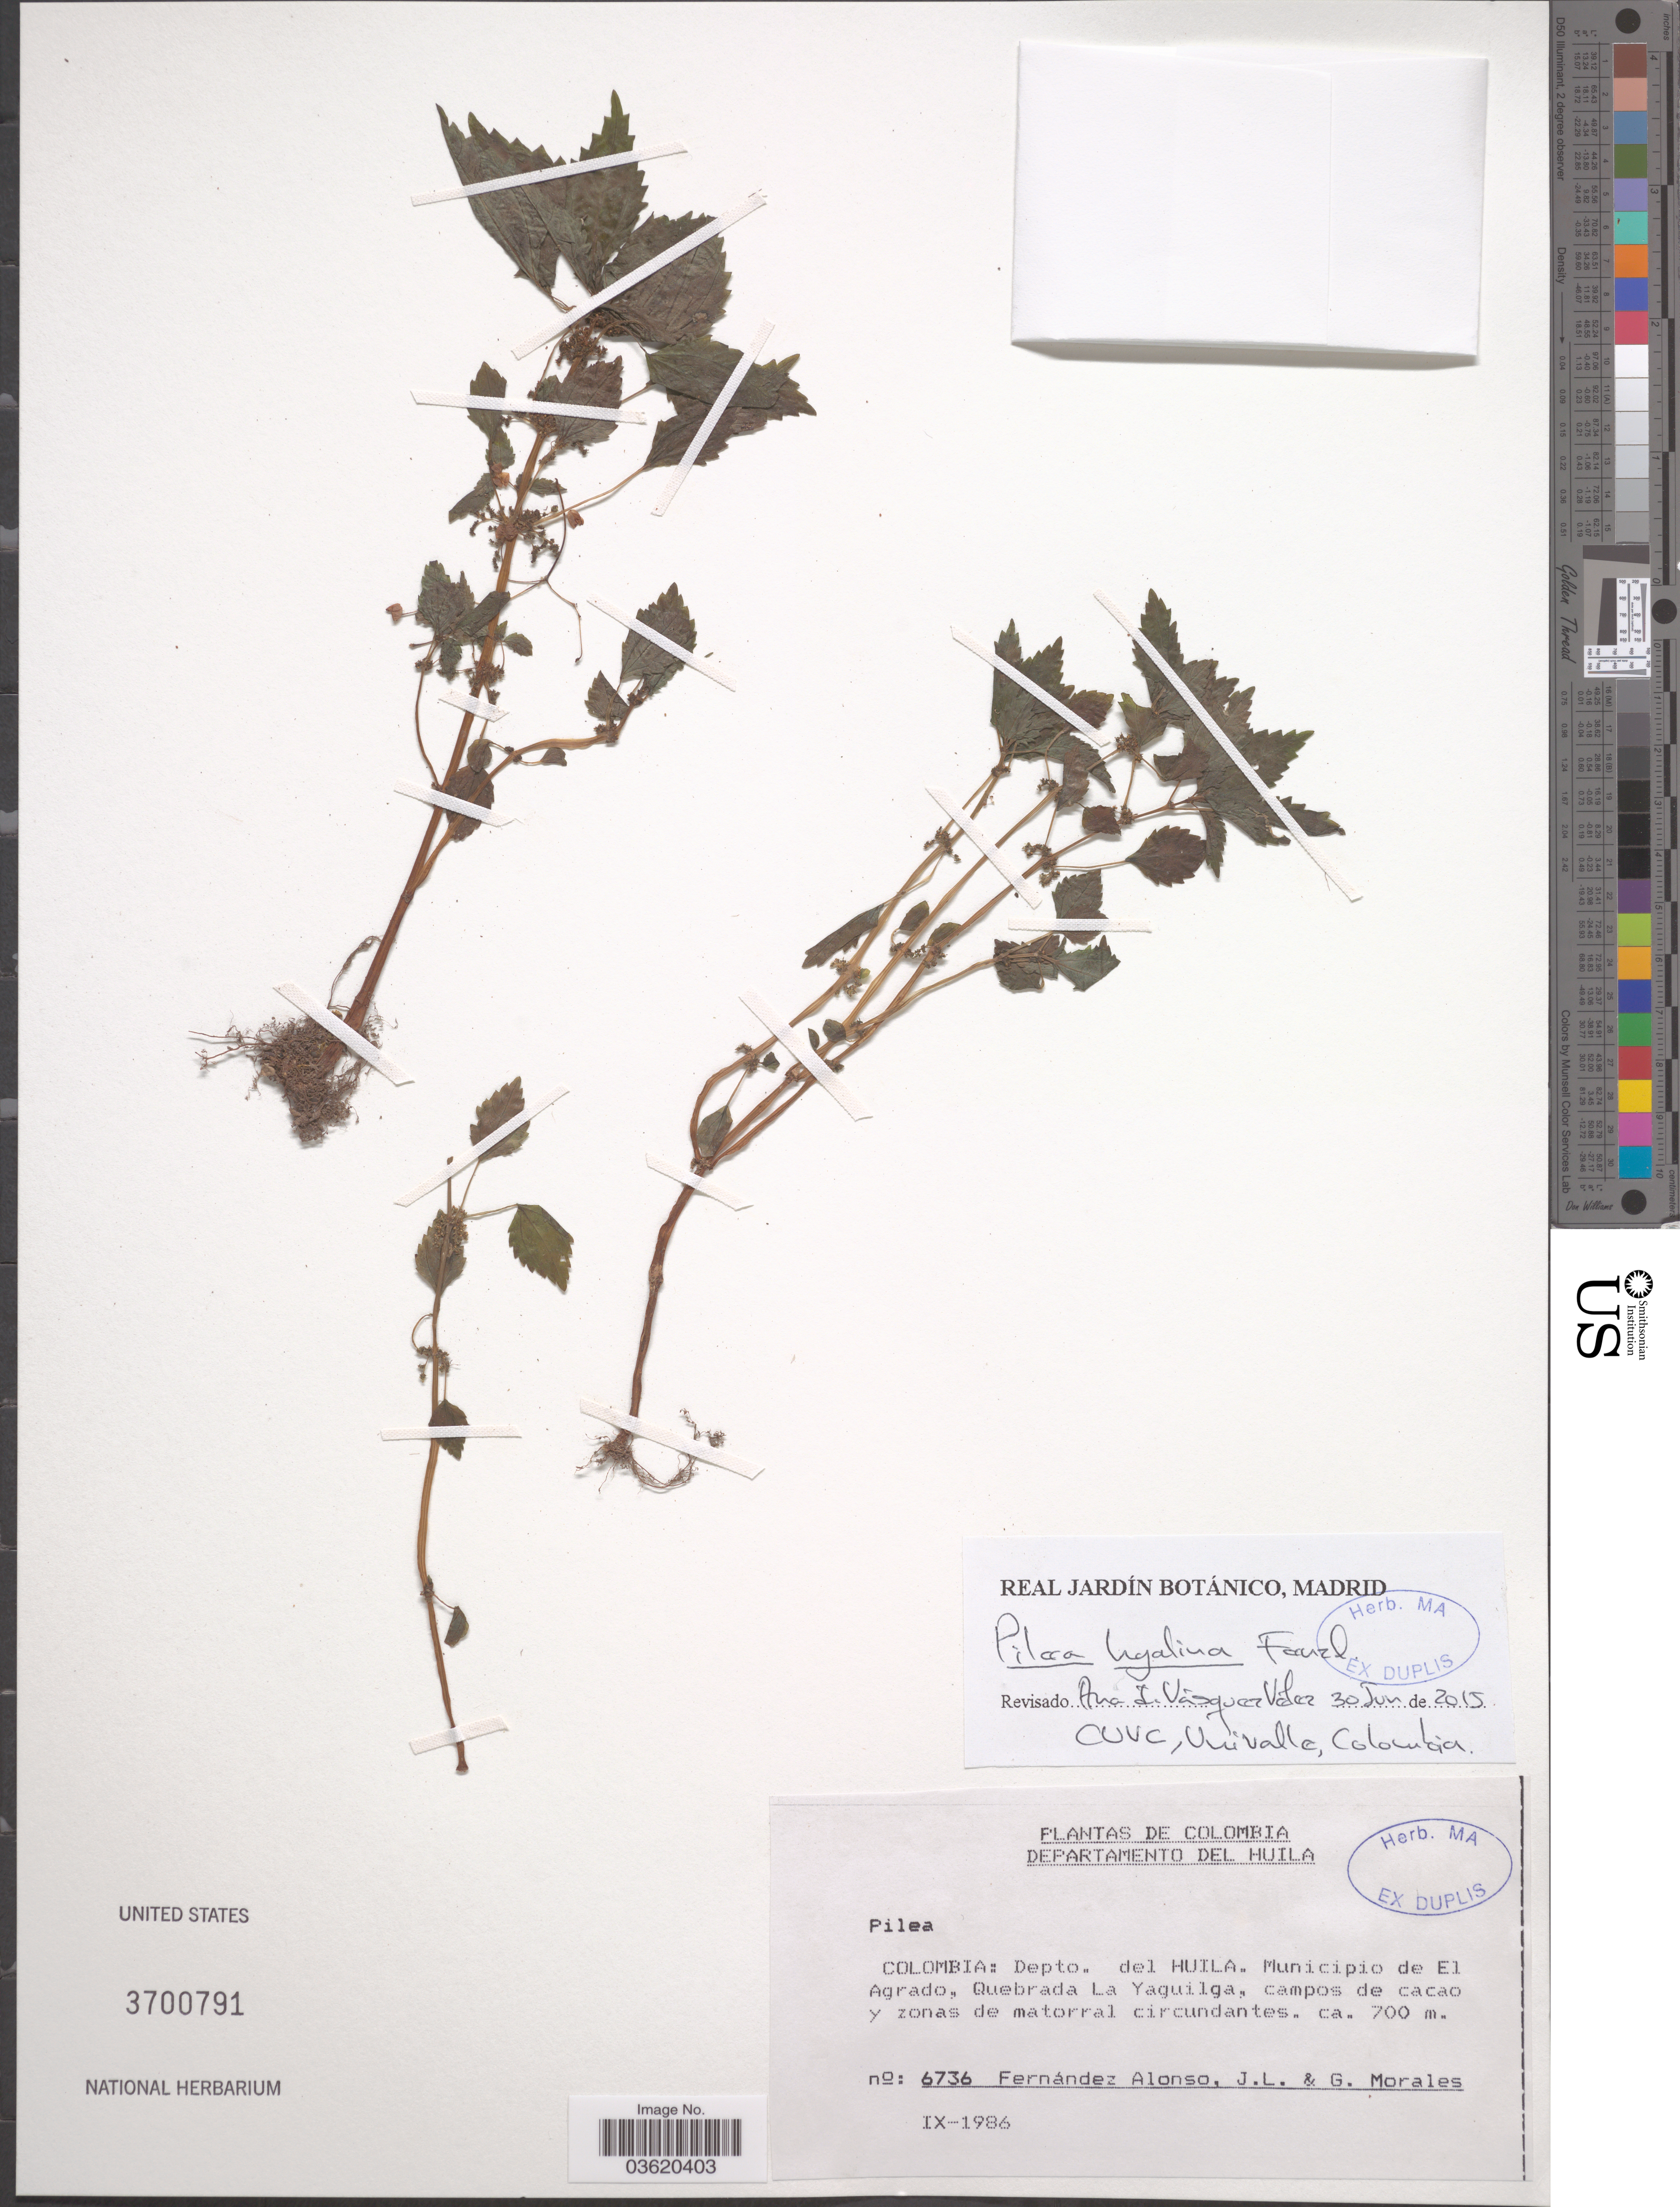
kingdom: Plantae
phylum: Tracheophyta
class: Magnoliopsida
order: Rosales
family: Urticaceae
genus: Pilea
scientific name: Pilea hyalina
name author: Fenzl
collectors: F. Alonso, J. Morales & G. Morales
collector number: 6736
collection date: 1986-09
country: Colombia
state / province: Huila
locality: Departamento del Huila. Municipio de El Agrado, Quebrada La Yaguilga, campos de cacao y zonas de matorral circundantes.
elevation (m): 700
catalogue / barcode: US 3700791